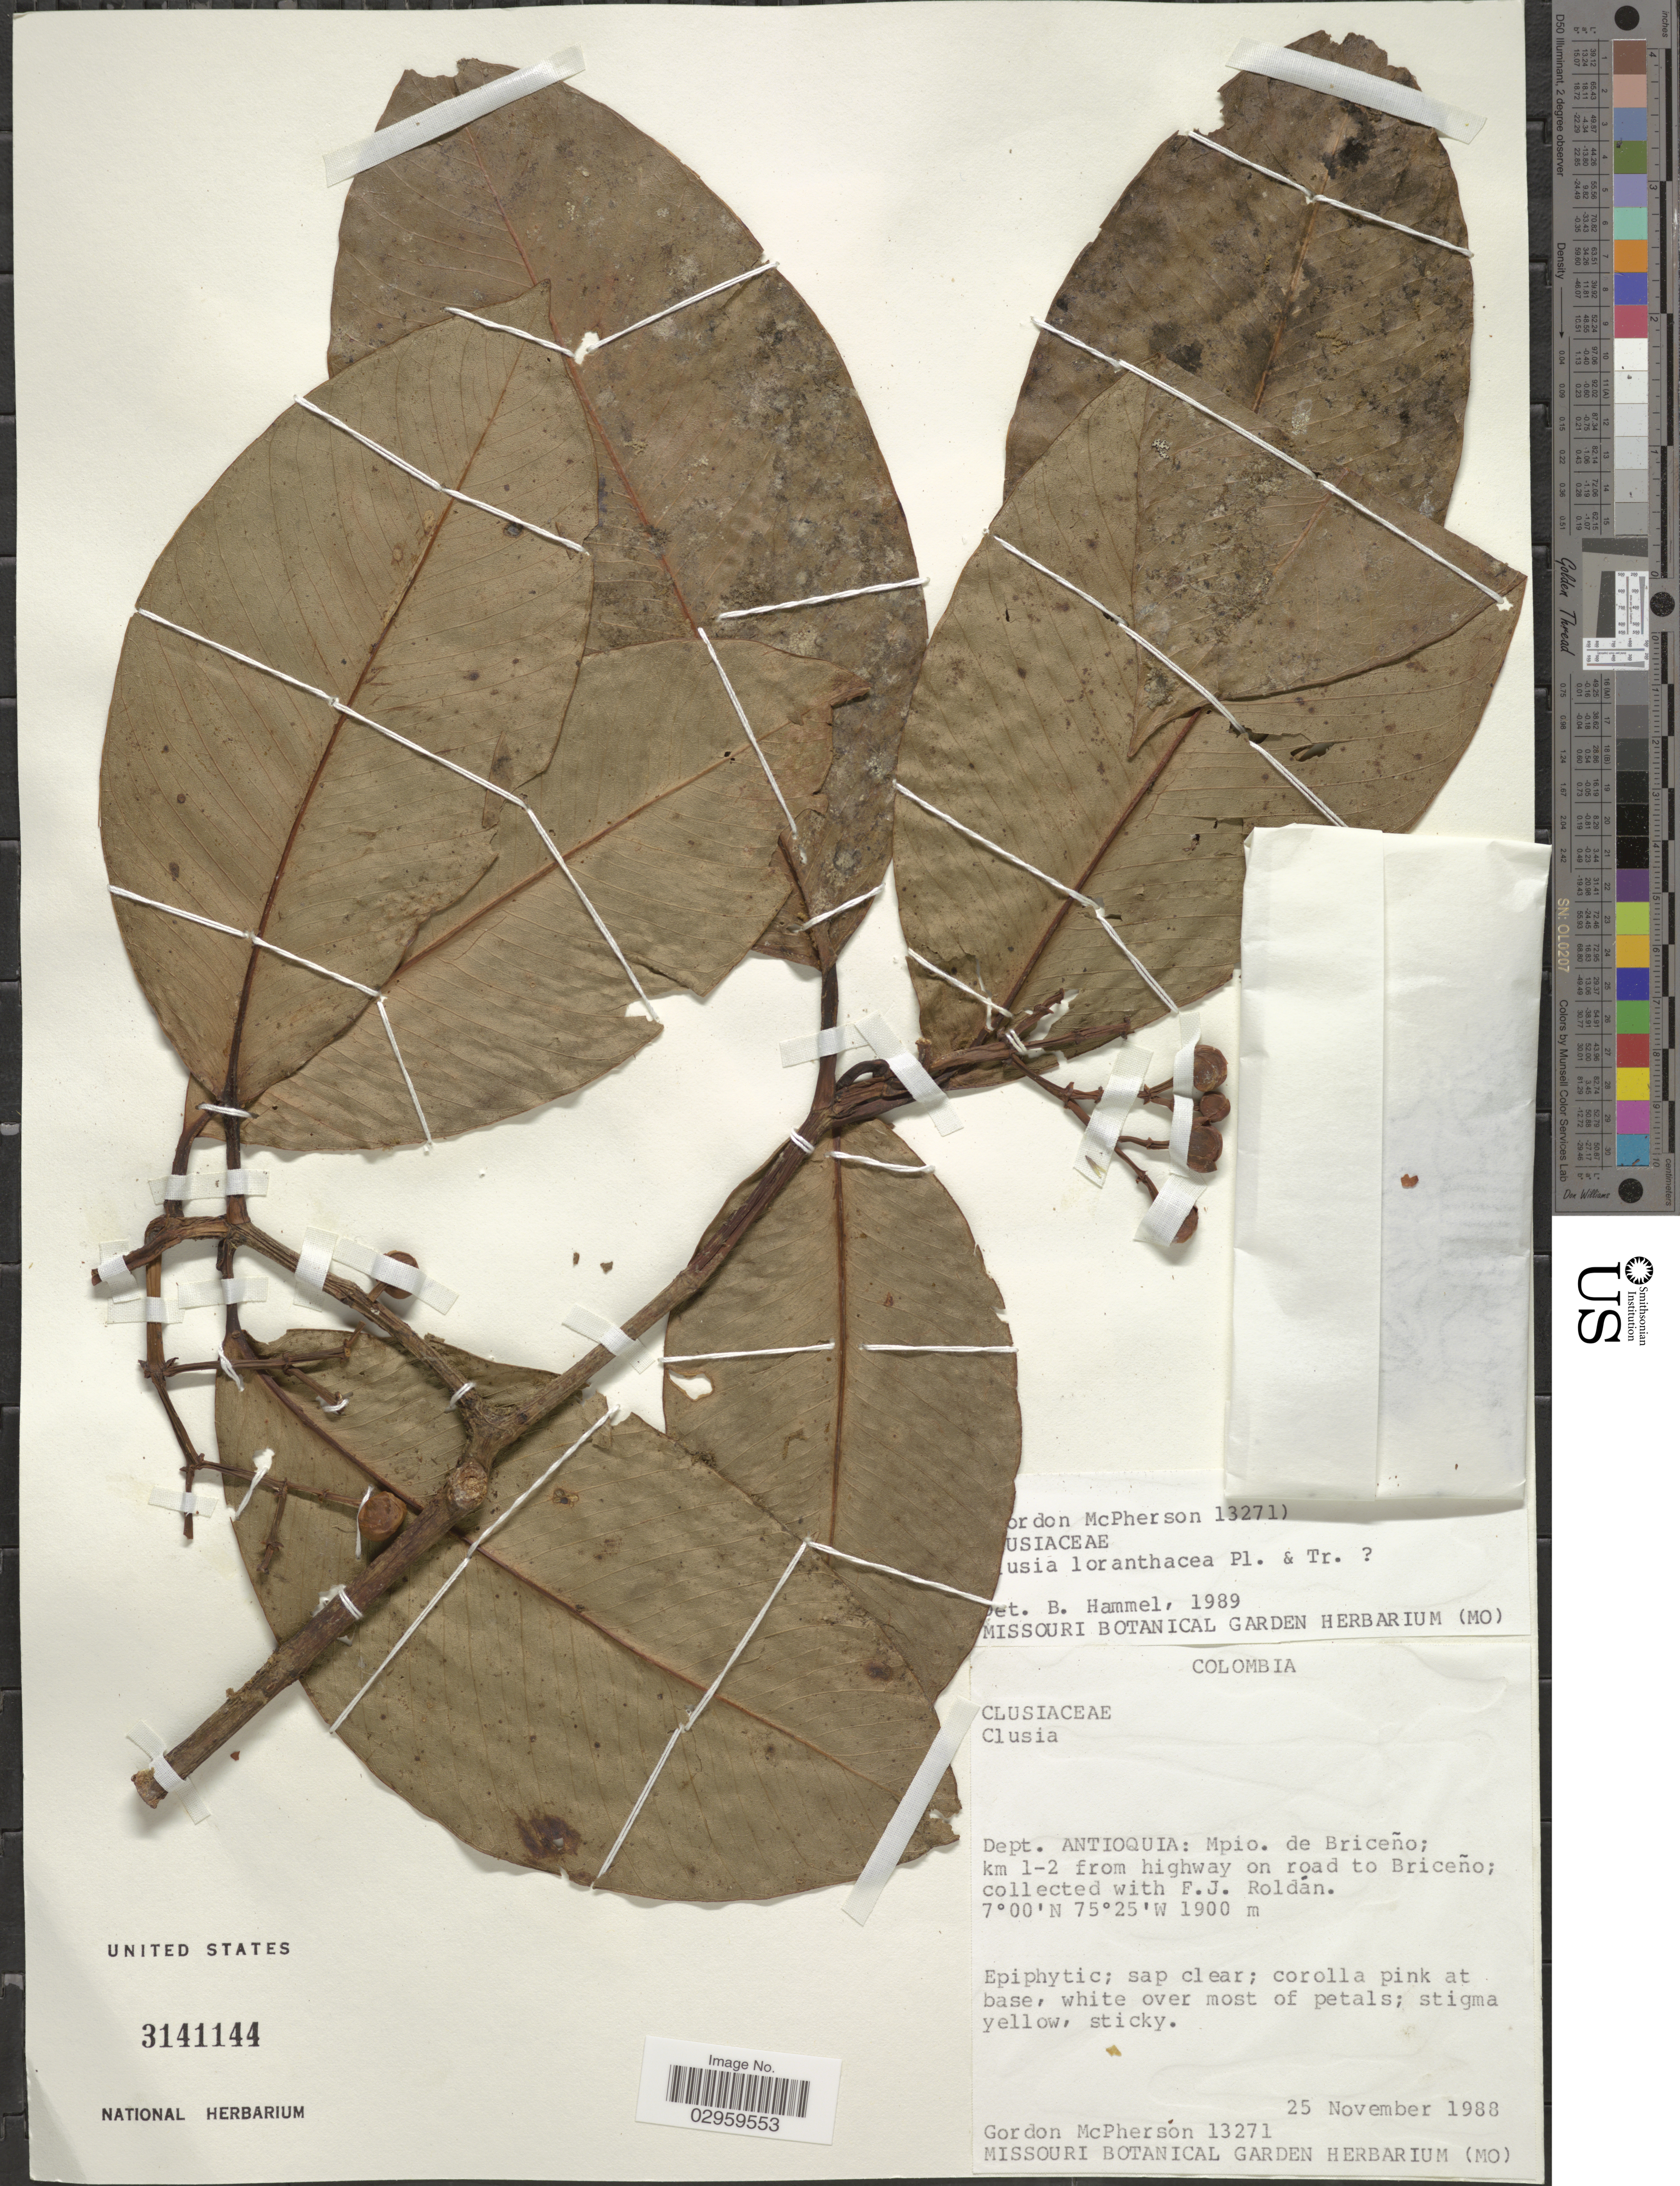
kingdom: Plantae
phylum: Tracheophyta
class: Magnoliopsida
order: Malpighiales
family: Clusiaceae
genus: Clusia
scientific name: Clusia loranthacea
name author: Planch. & Triana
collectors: G. McPherson & F. J. Roldán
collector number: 13271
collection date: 1988-11-25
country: Colombia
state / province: Antioquia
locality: Dept. Antioquia: Mpio. de Briceño; km 1-2 from highway on road to Briceño.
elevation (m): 1900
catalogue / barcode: US 3141144